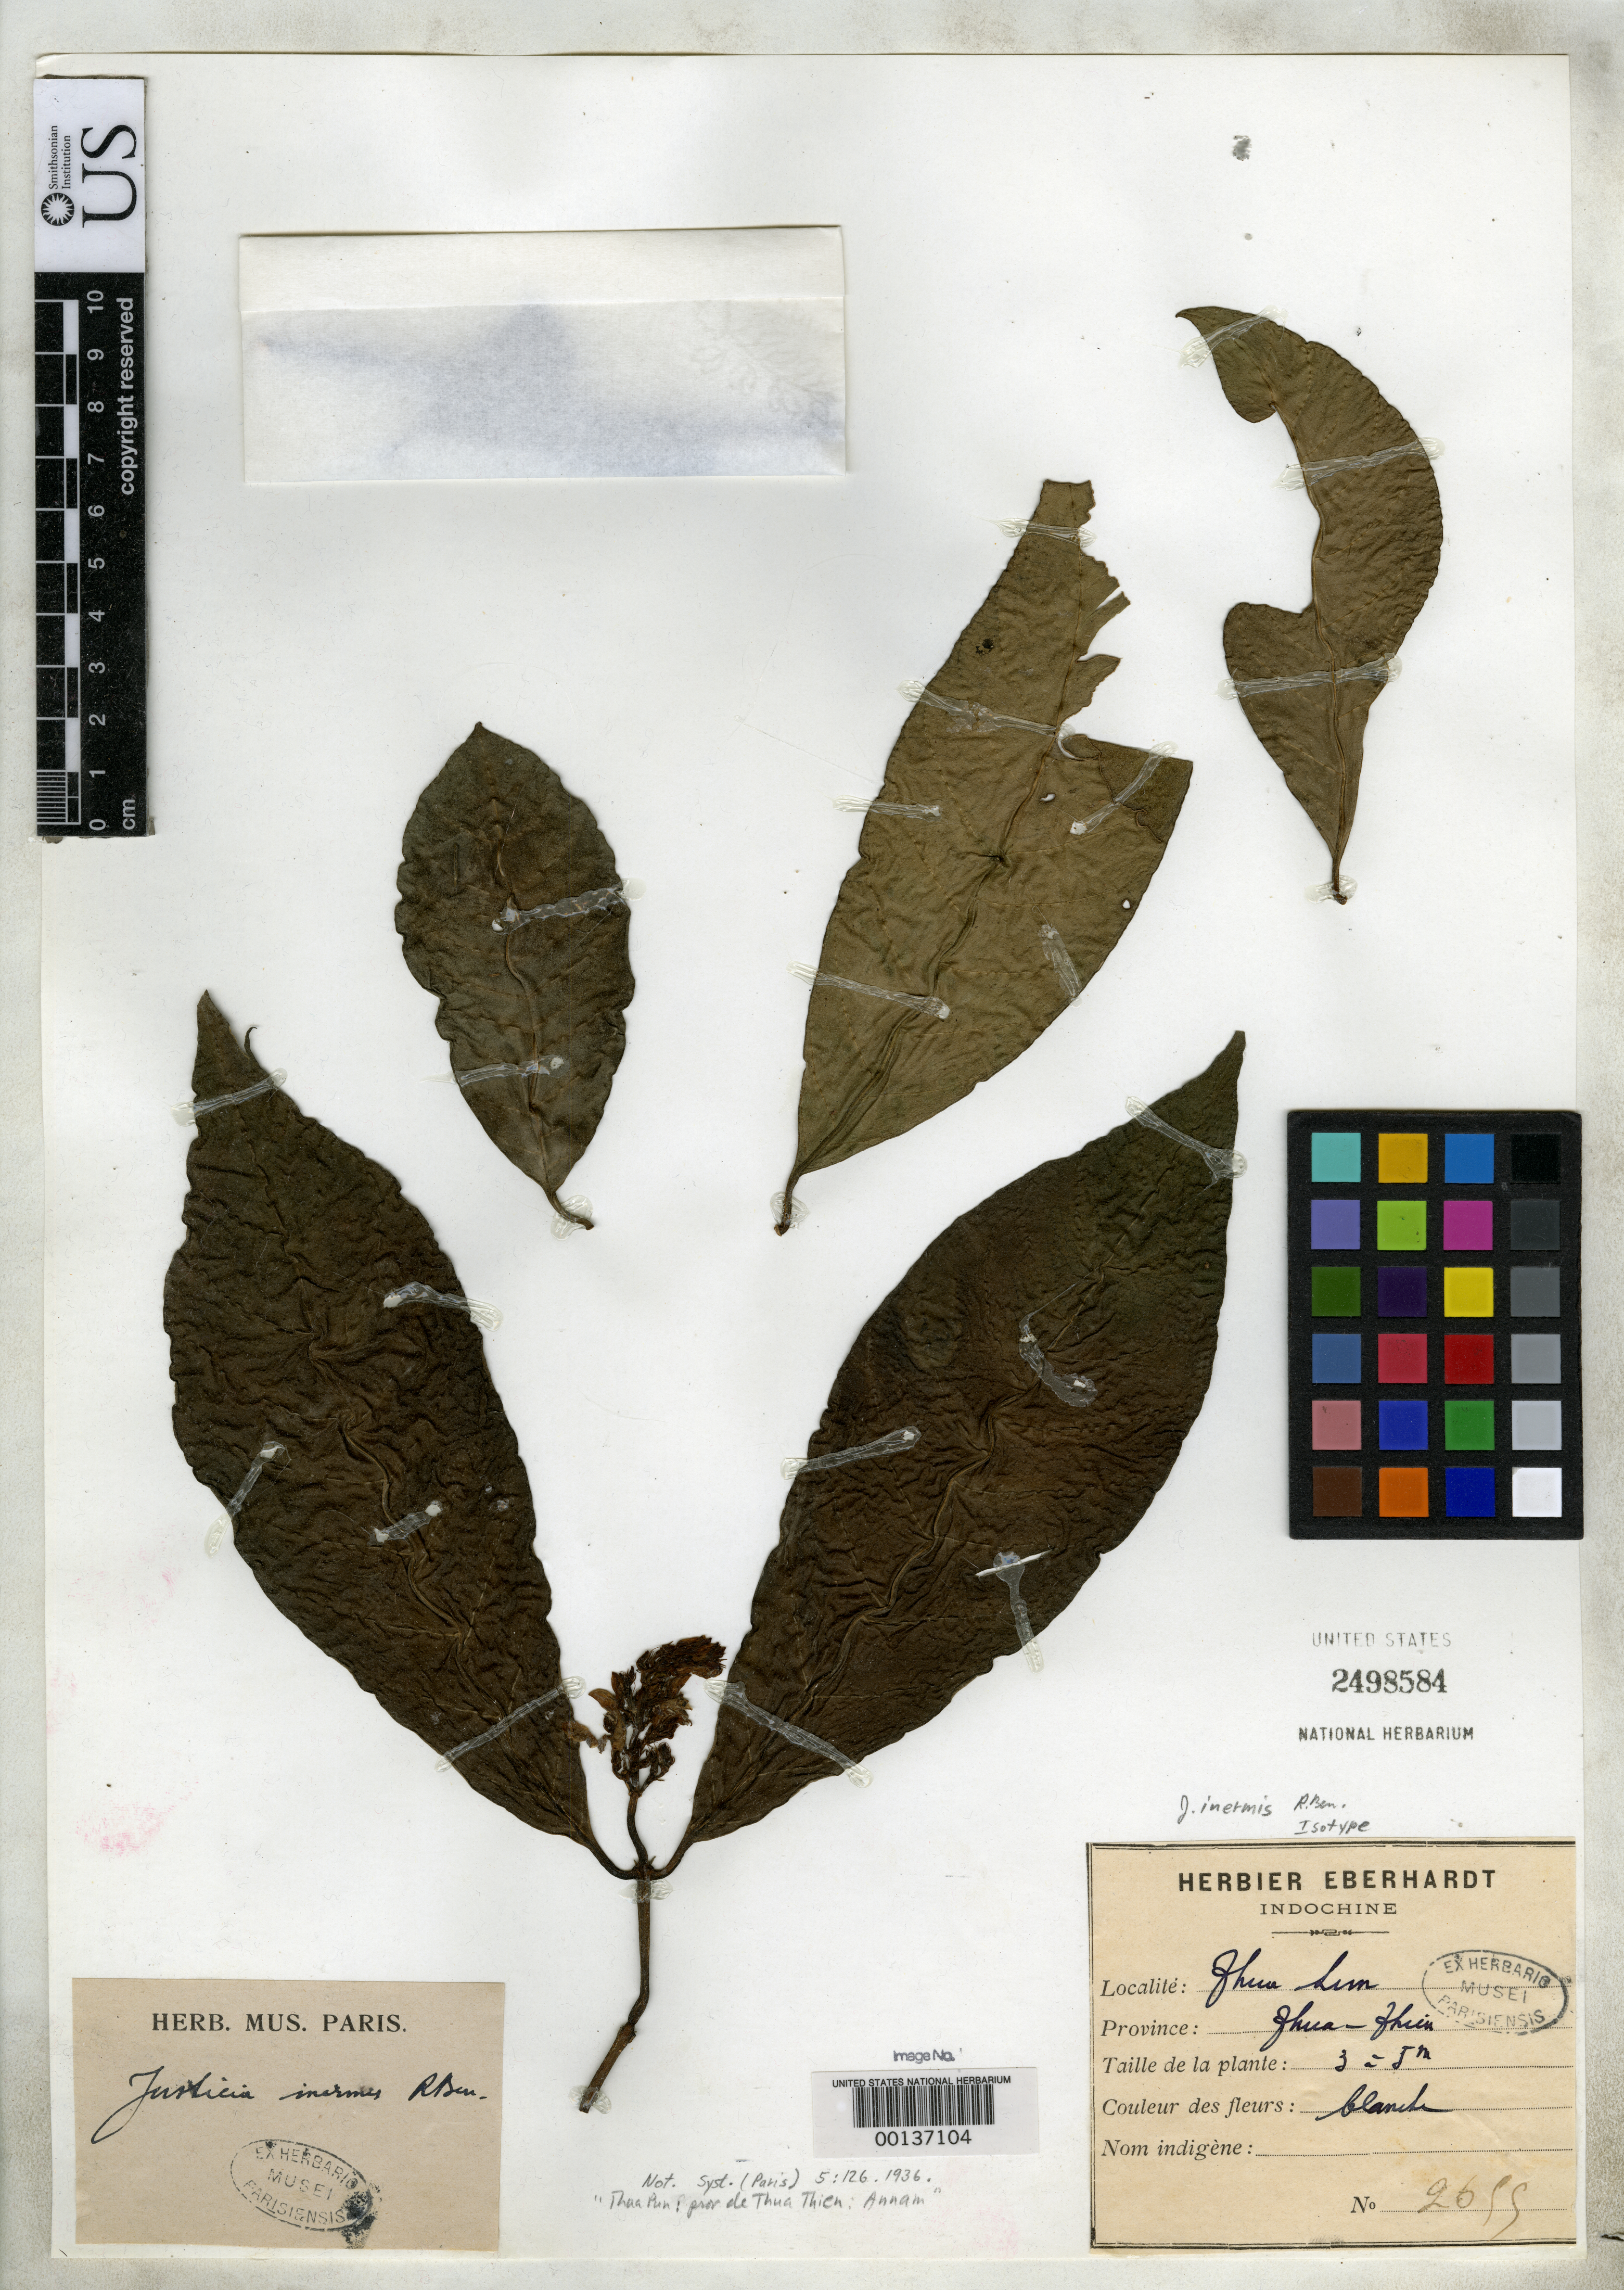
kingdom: Plantae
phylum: Tracheophyta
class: Magnoliopsida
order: Lamiales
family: Acanthaceae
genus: Justicia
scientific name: Justicia inermis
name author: Benoist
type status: Isotype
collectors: P. Eberhardt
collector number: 2655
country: Vietnam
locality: Thua Thun, Thua Pun.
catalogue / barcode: US 2498584